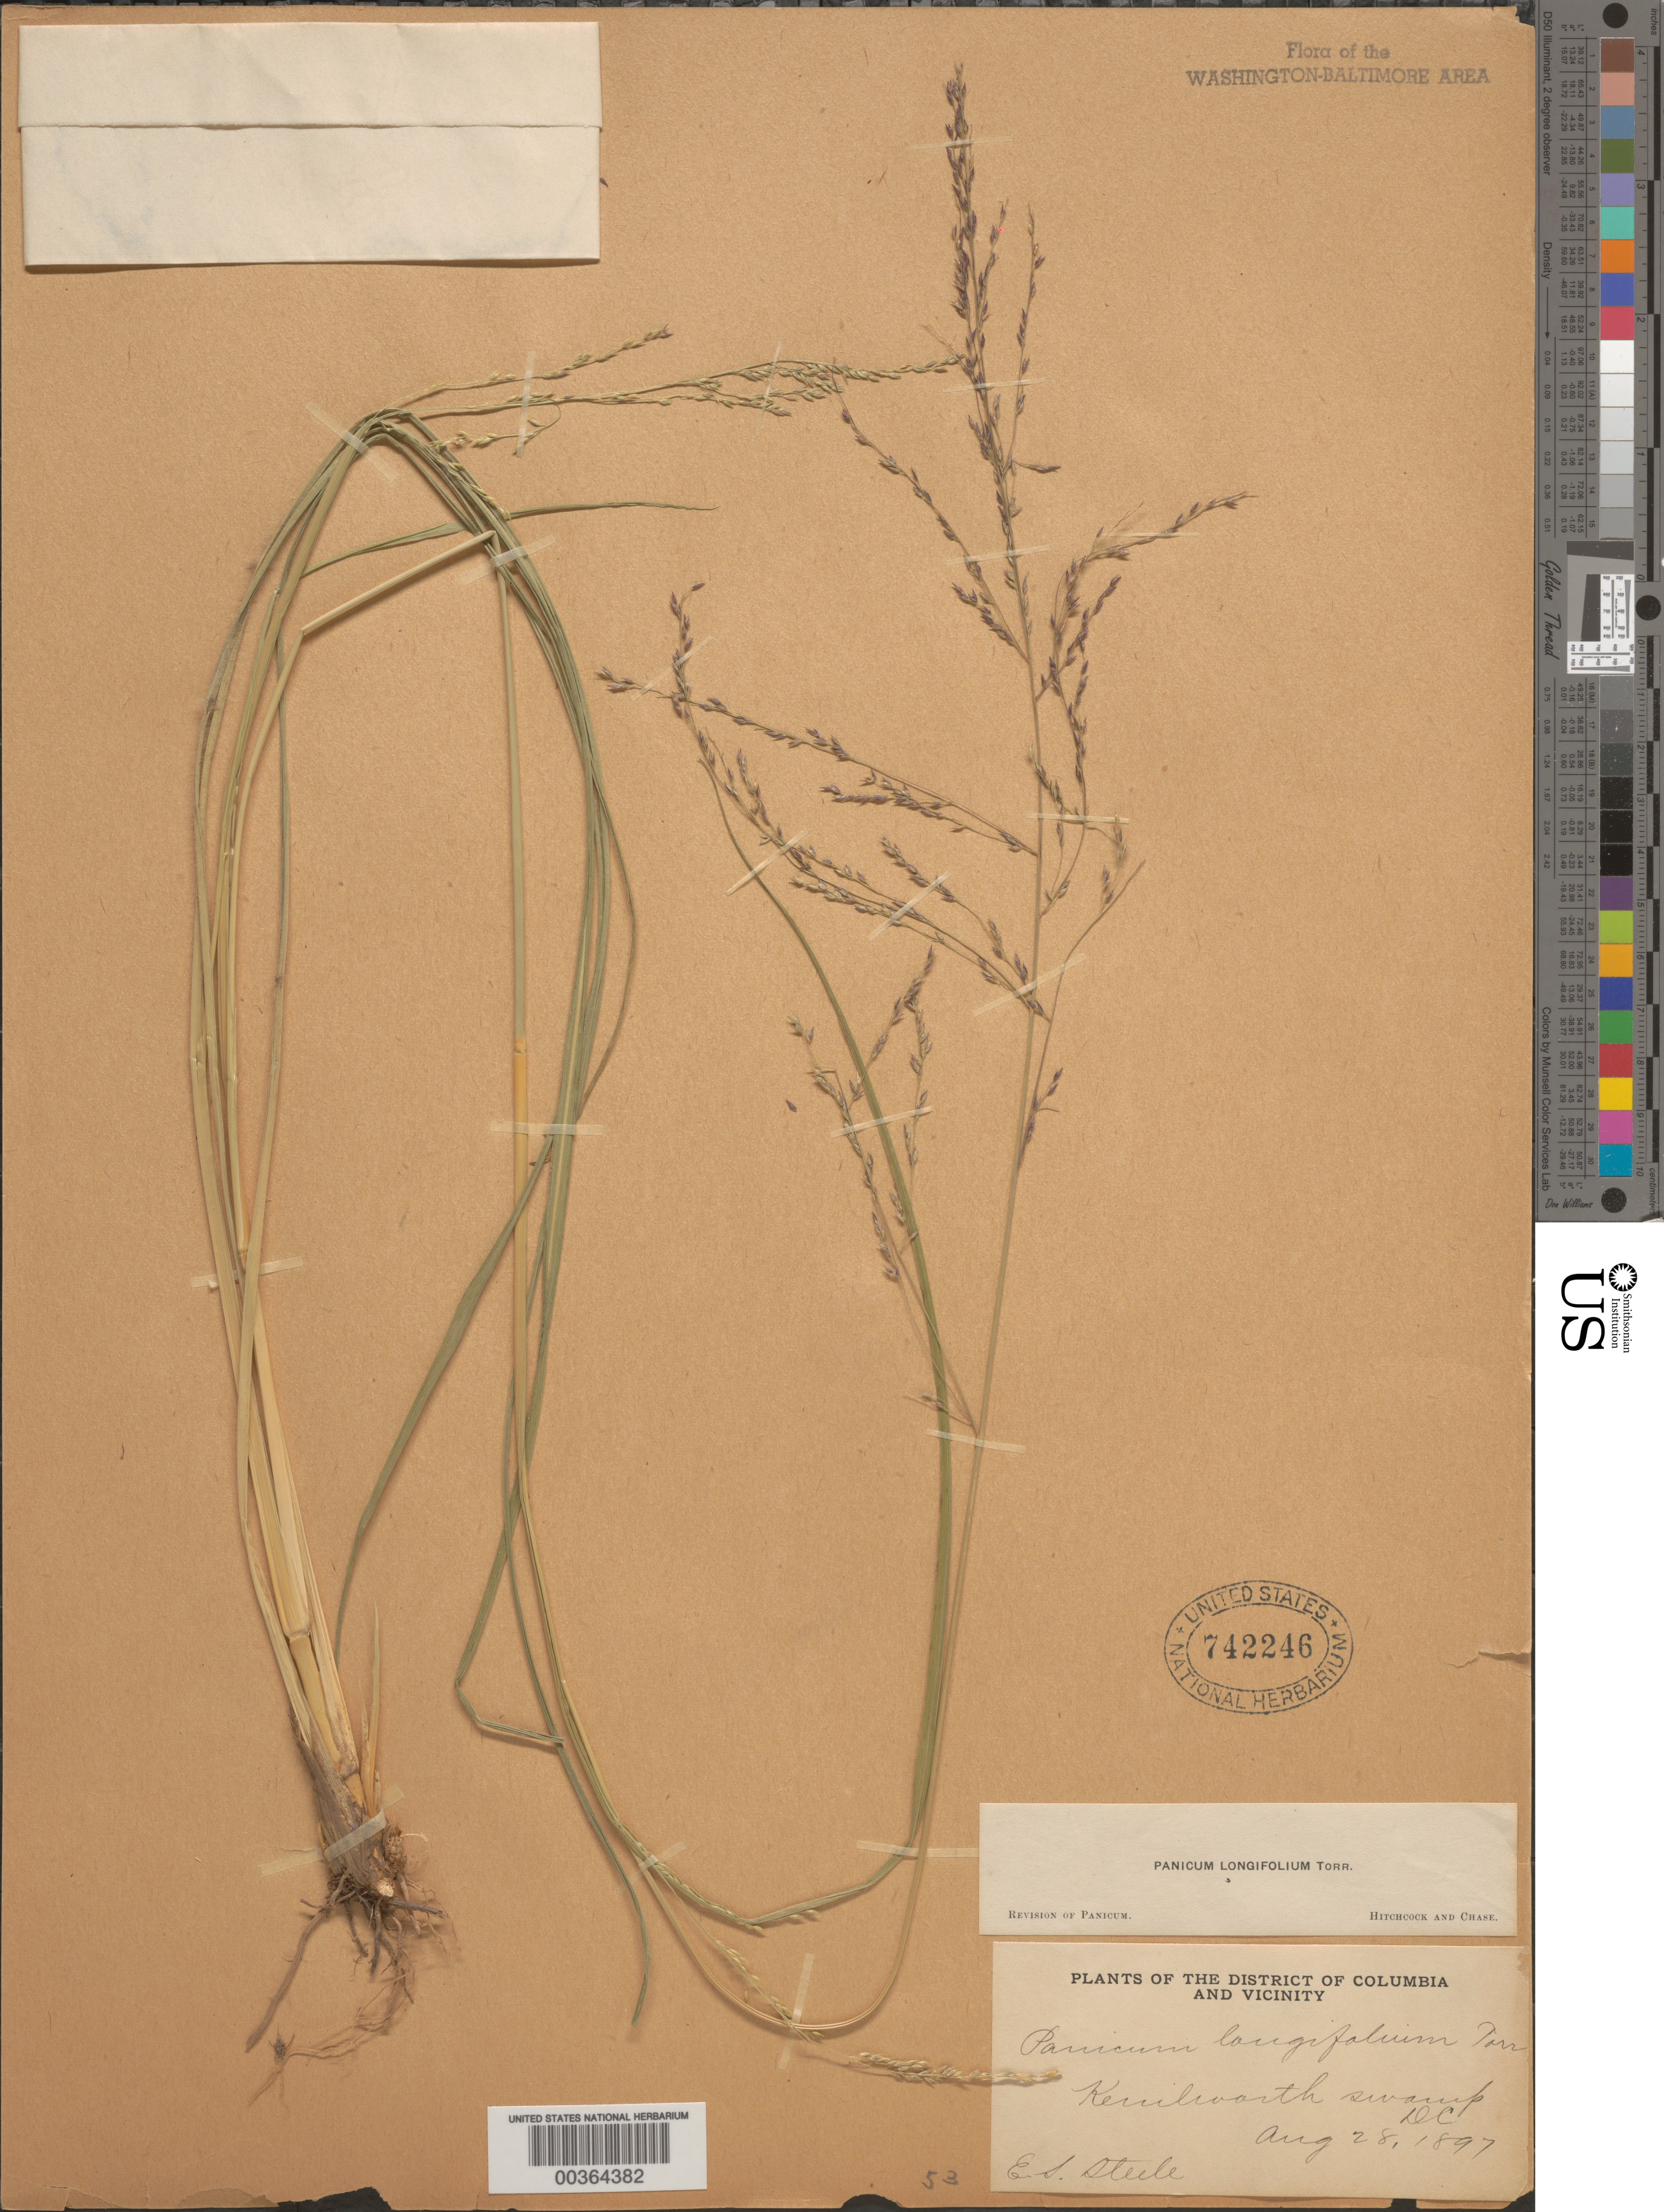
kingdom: Plantae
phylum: Tracheophyta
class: Liliopsida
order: Poales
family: Poaceae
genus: Coleataenia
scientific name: Coleataenia rigidula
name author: (Bosc ex Nees) LeBlond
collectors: E. Steele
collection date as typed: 28 Aug 1897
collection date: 1897-08-28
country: United States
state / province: District of Columbia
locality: Kenilworth swamp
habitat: Swamp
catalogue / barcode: US 742246